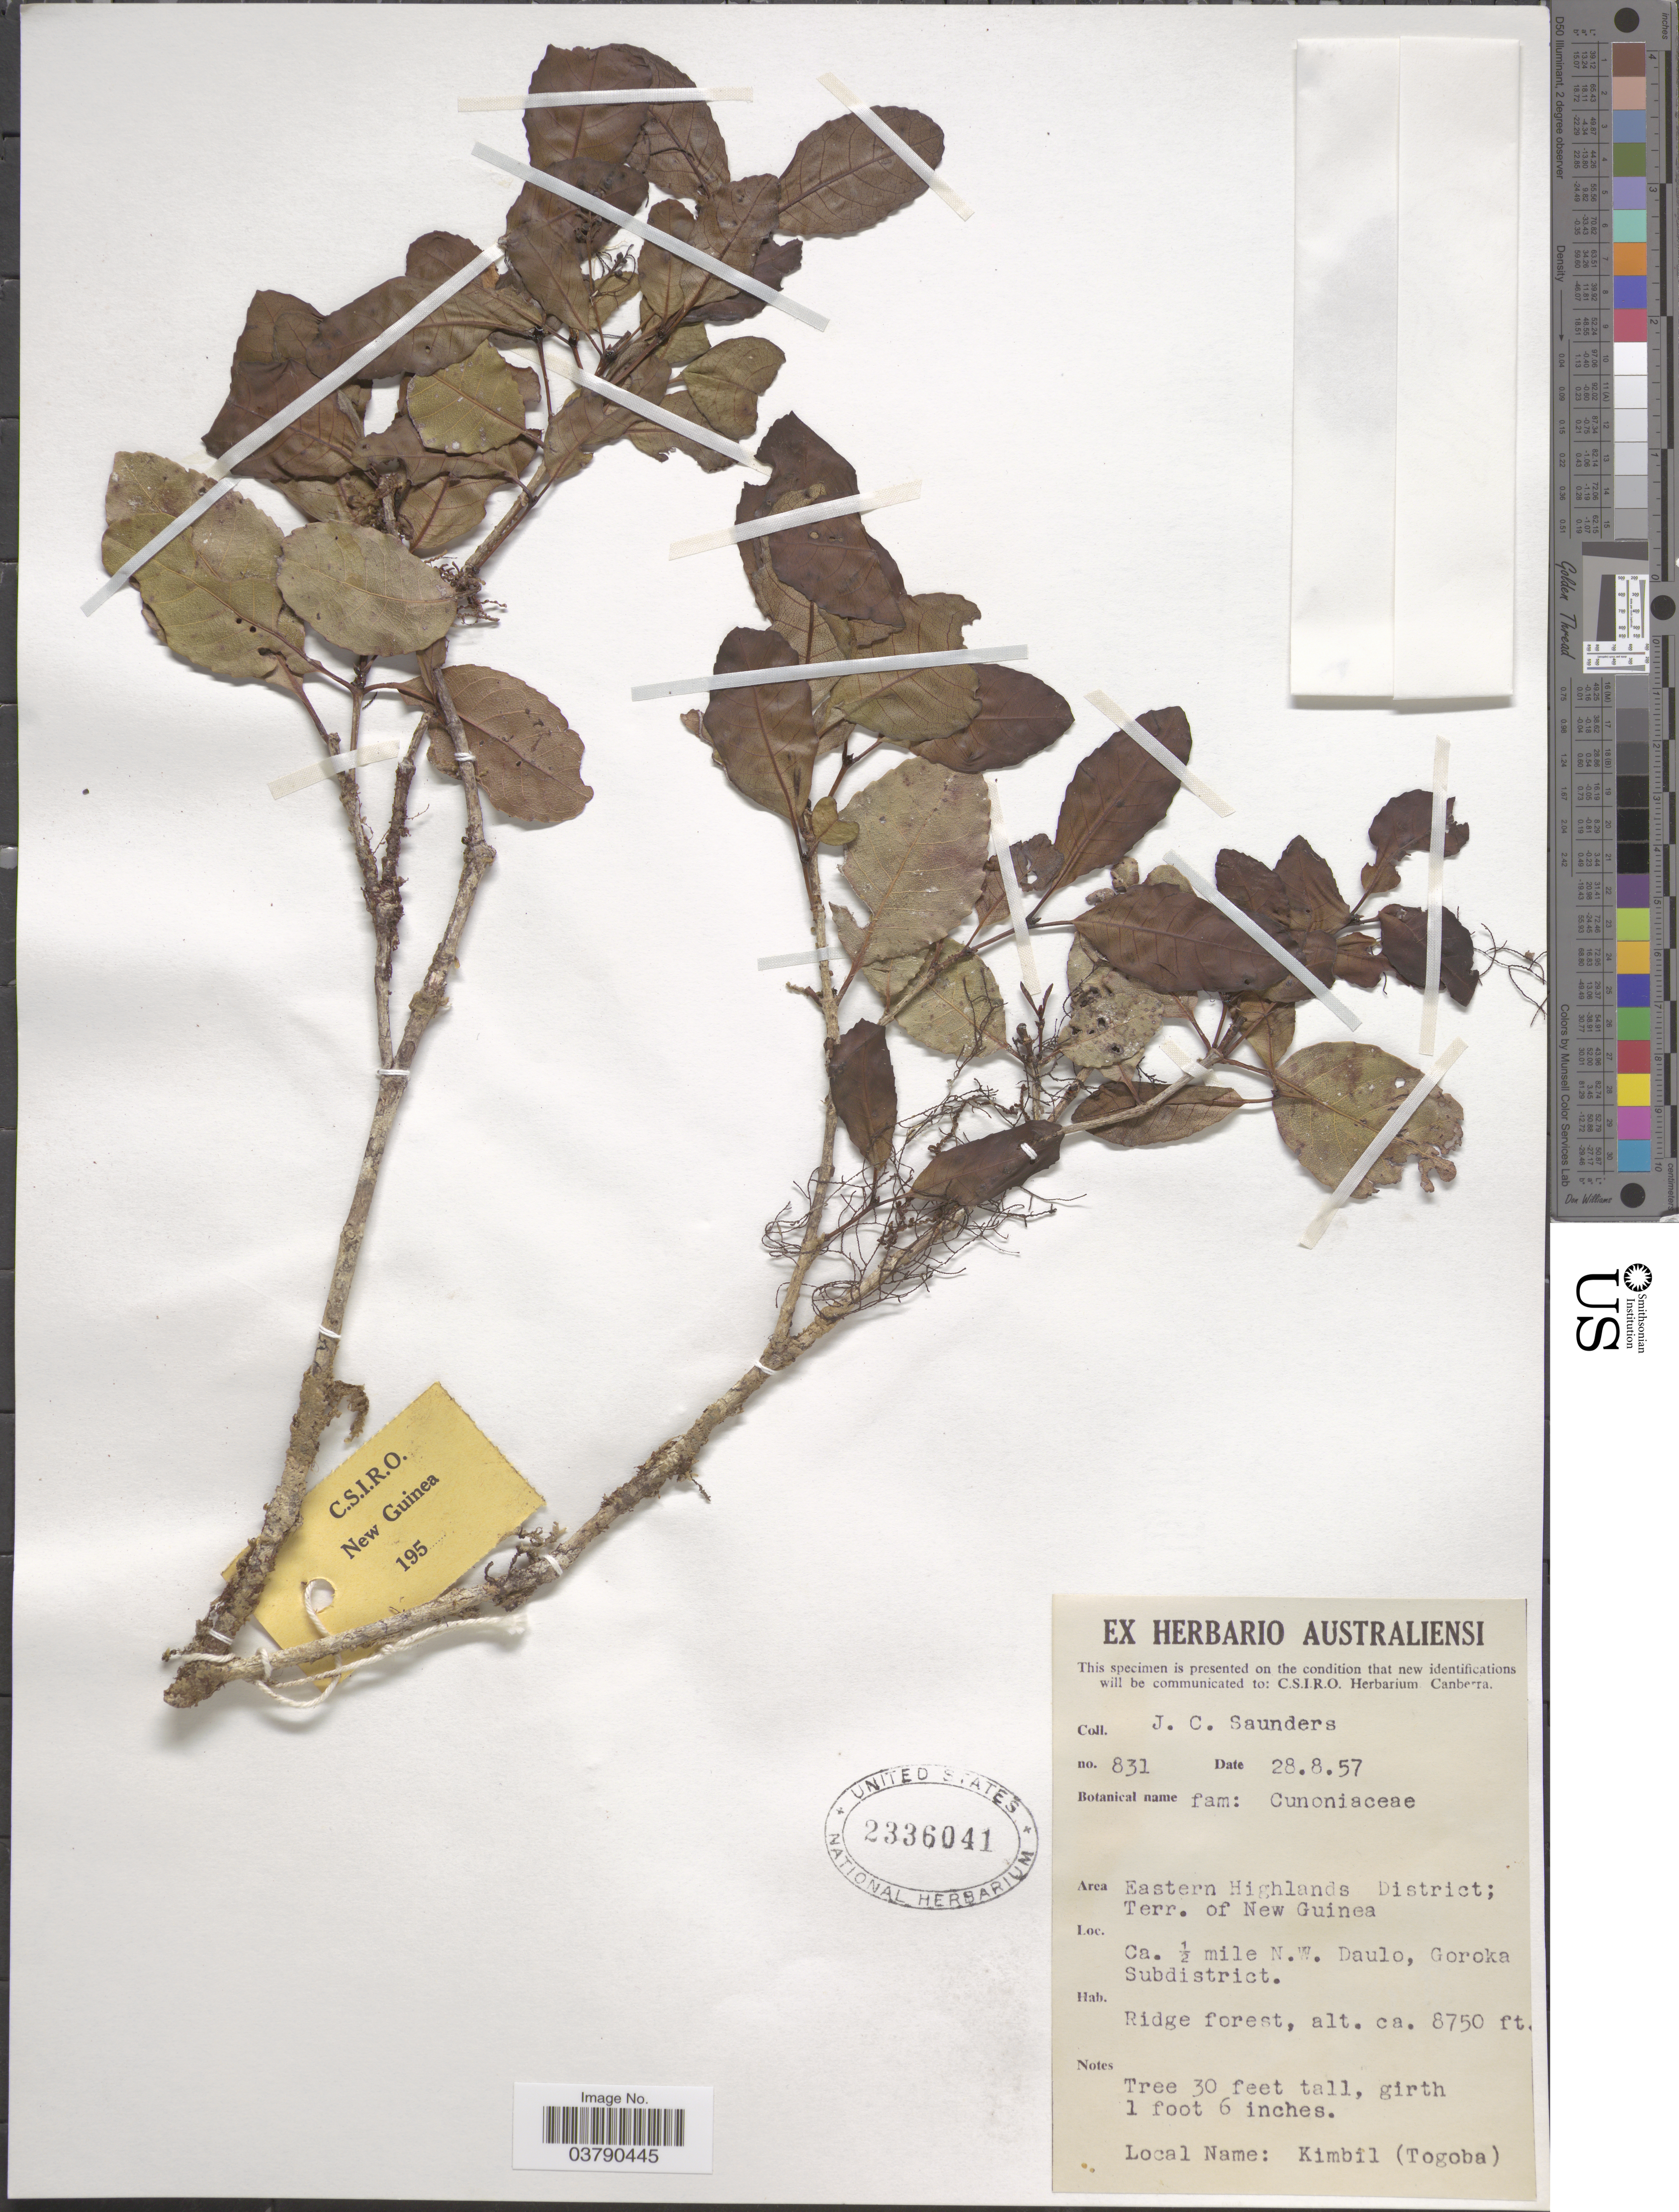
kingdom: Plantae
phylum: Tracheophyta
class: Magnoliopsida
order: Oxalidales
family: Cunoniaceae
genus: Schizomeria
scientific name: Schizomeria gorumensis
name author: Schltr.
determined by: Hopkins, H. C. F.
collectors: J. C. Saunders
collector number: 831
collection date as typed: Transcribed d/m/y: 28/8/57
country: Papua New Guinea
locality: Eastern Highlands District; Terr. of New Guinea. Ca. ½ mile N.W. Daulo, Goroka Subdistrict.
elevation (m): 2667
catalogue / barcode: US 2336041